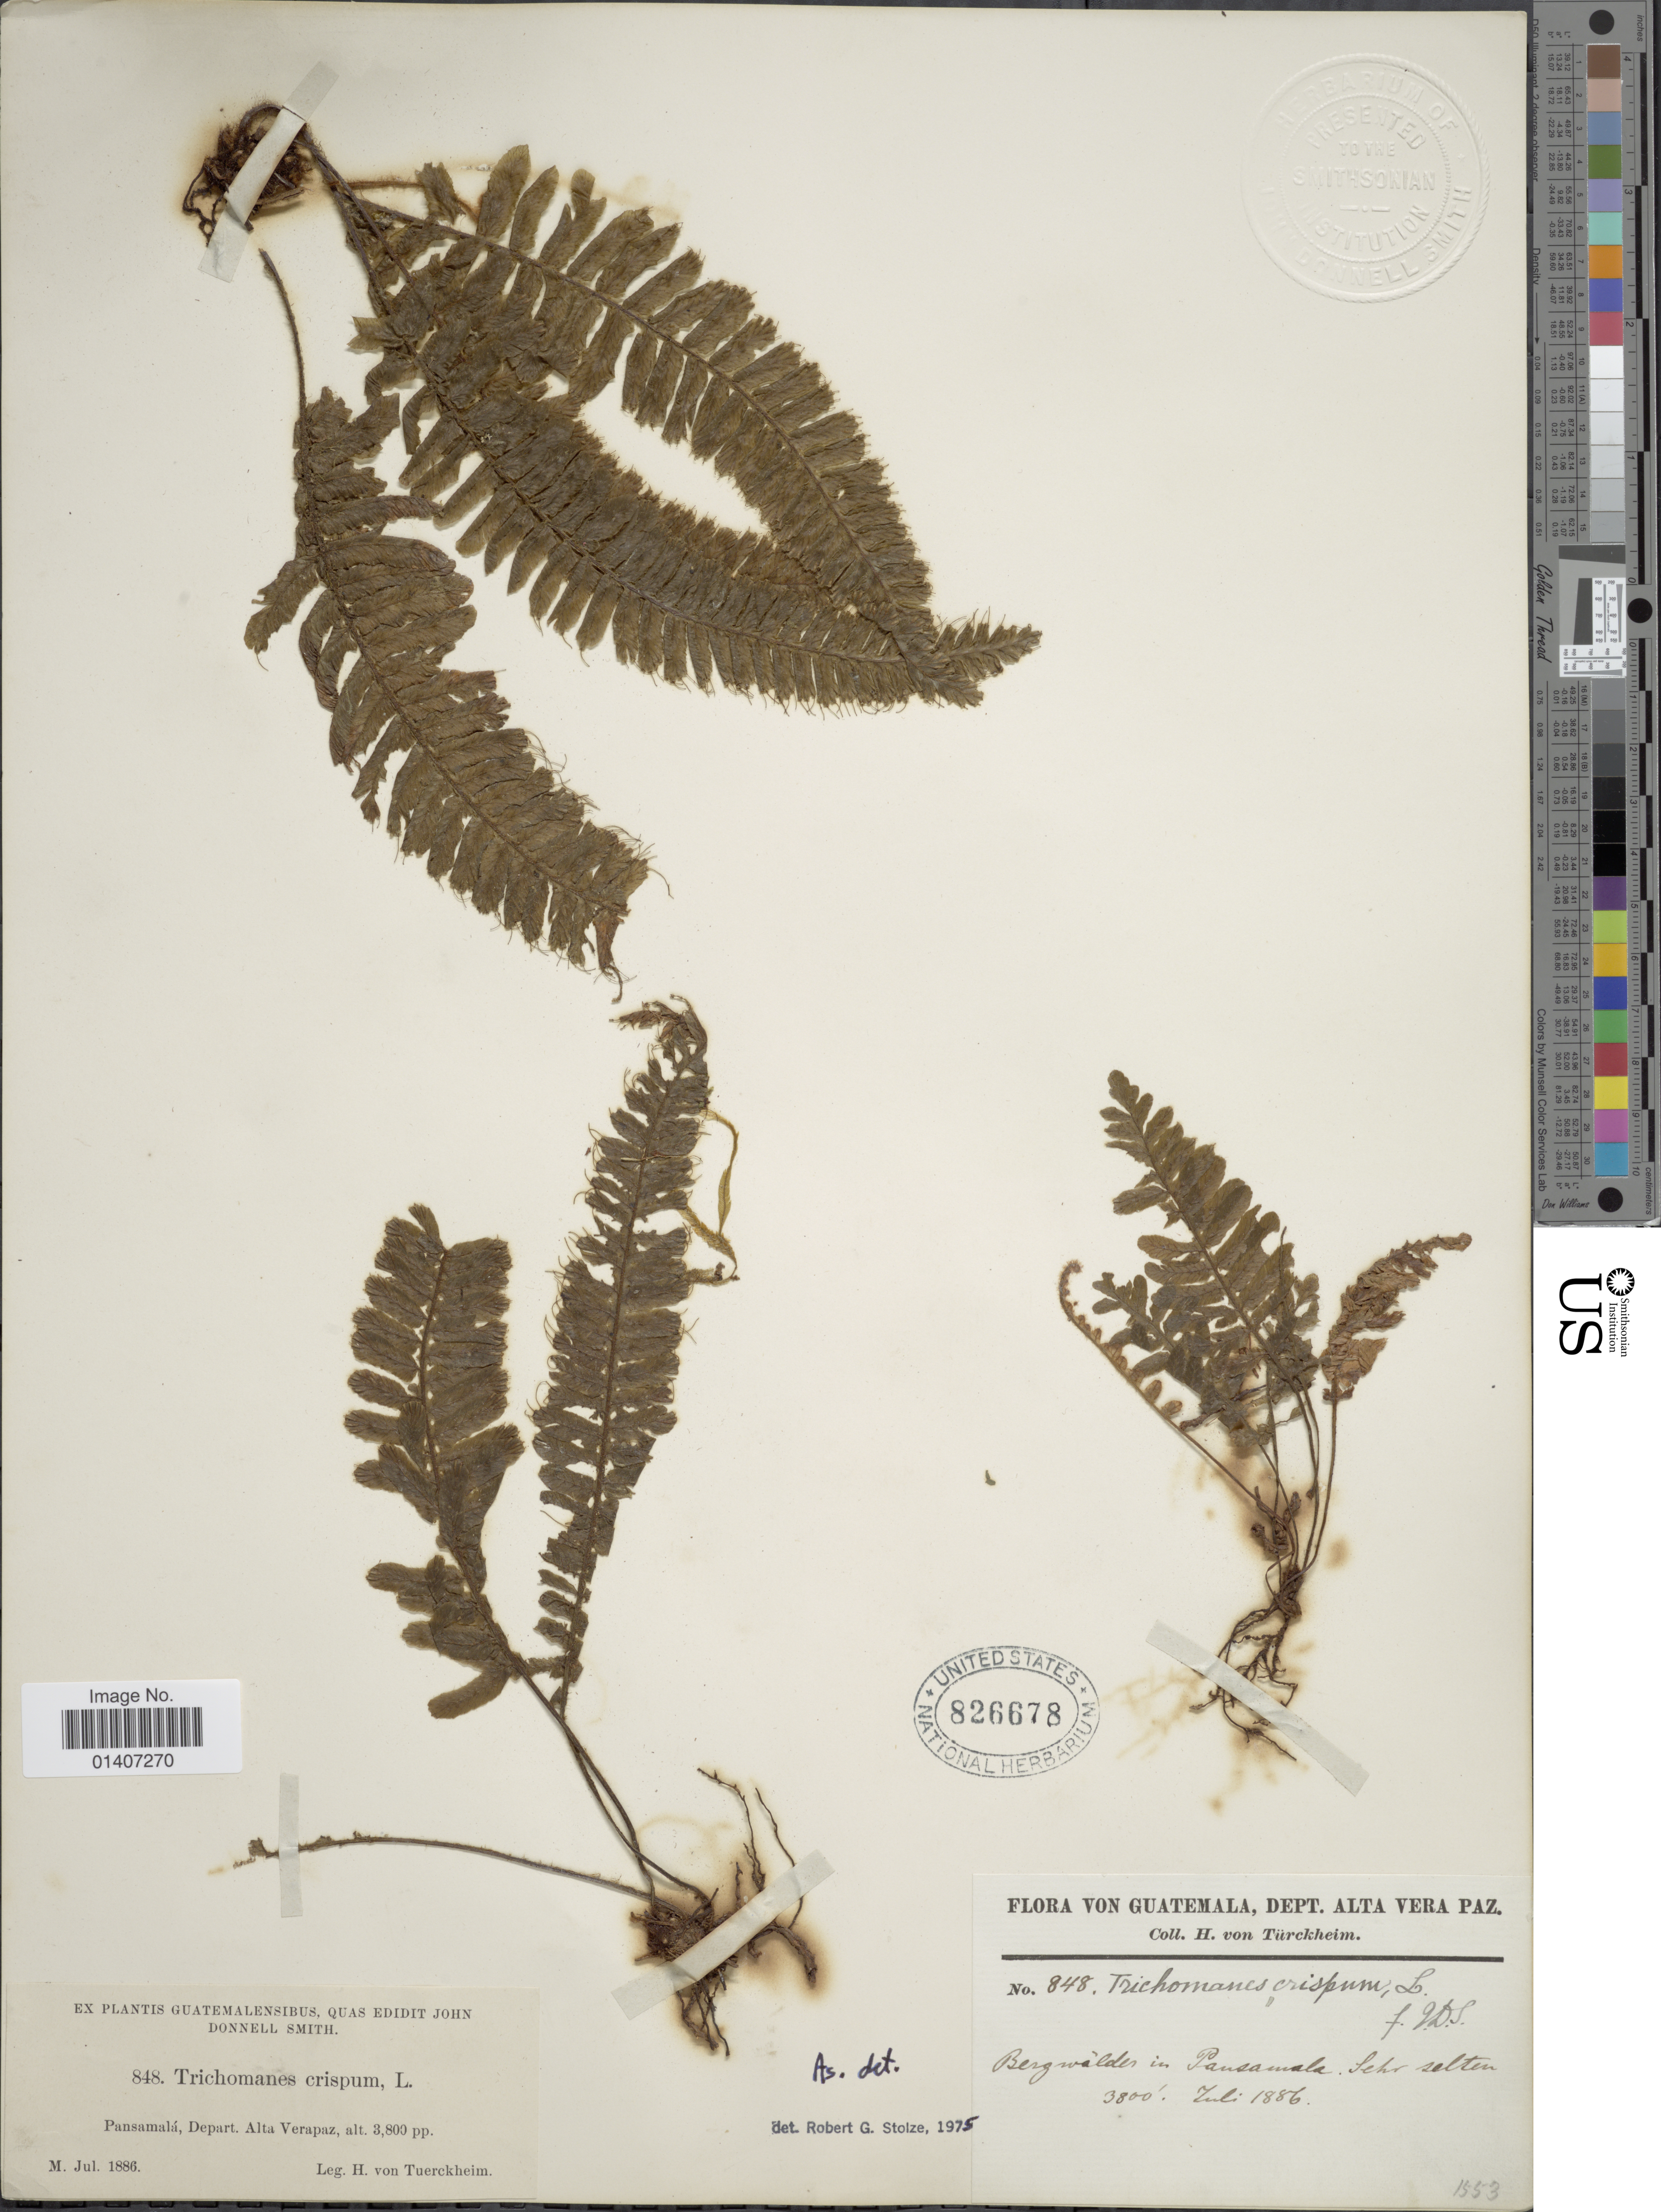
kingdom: Plantae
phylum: Tracheophyta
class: Polypodiopsida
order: Hymenophyllales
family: Hymenophyllaceae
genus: Trichomanes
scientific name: Trichomanes crispum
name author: L.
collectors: H. von Türckheim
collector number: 848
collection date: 1886-07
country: Guatemala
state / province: Alta Verapaz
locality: Pansamalá, Depart, Alta Verapaz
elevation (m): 1158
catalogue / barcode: US 826678